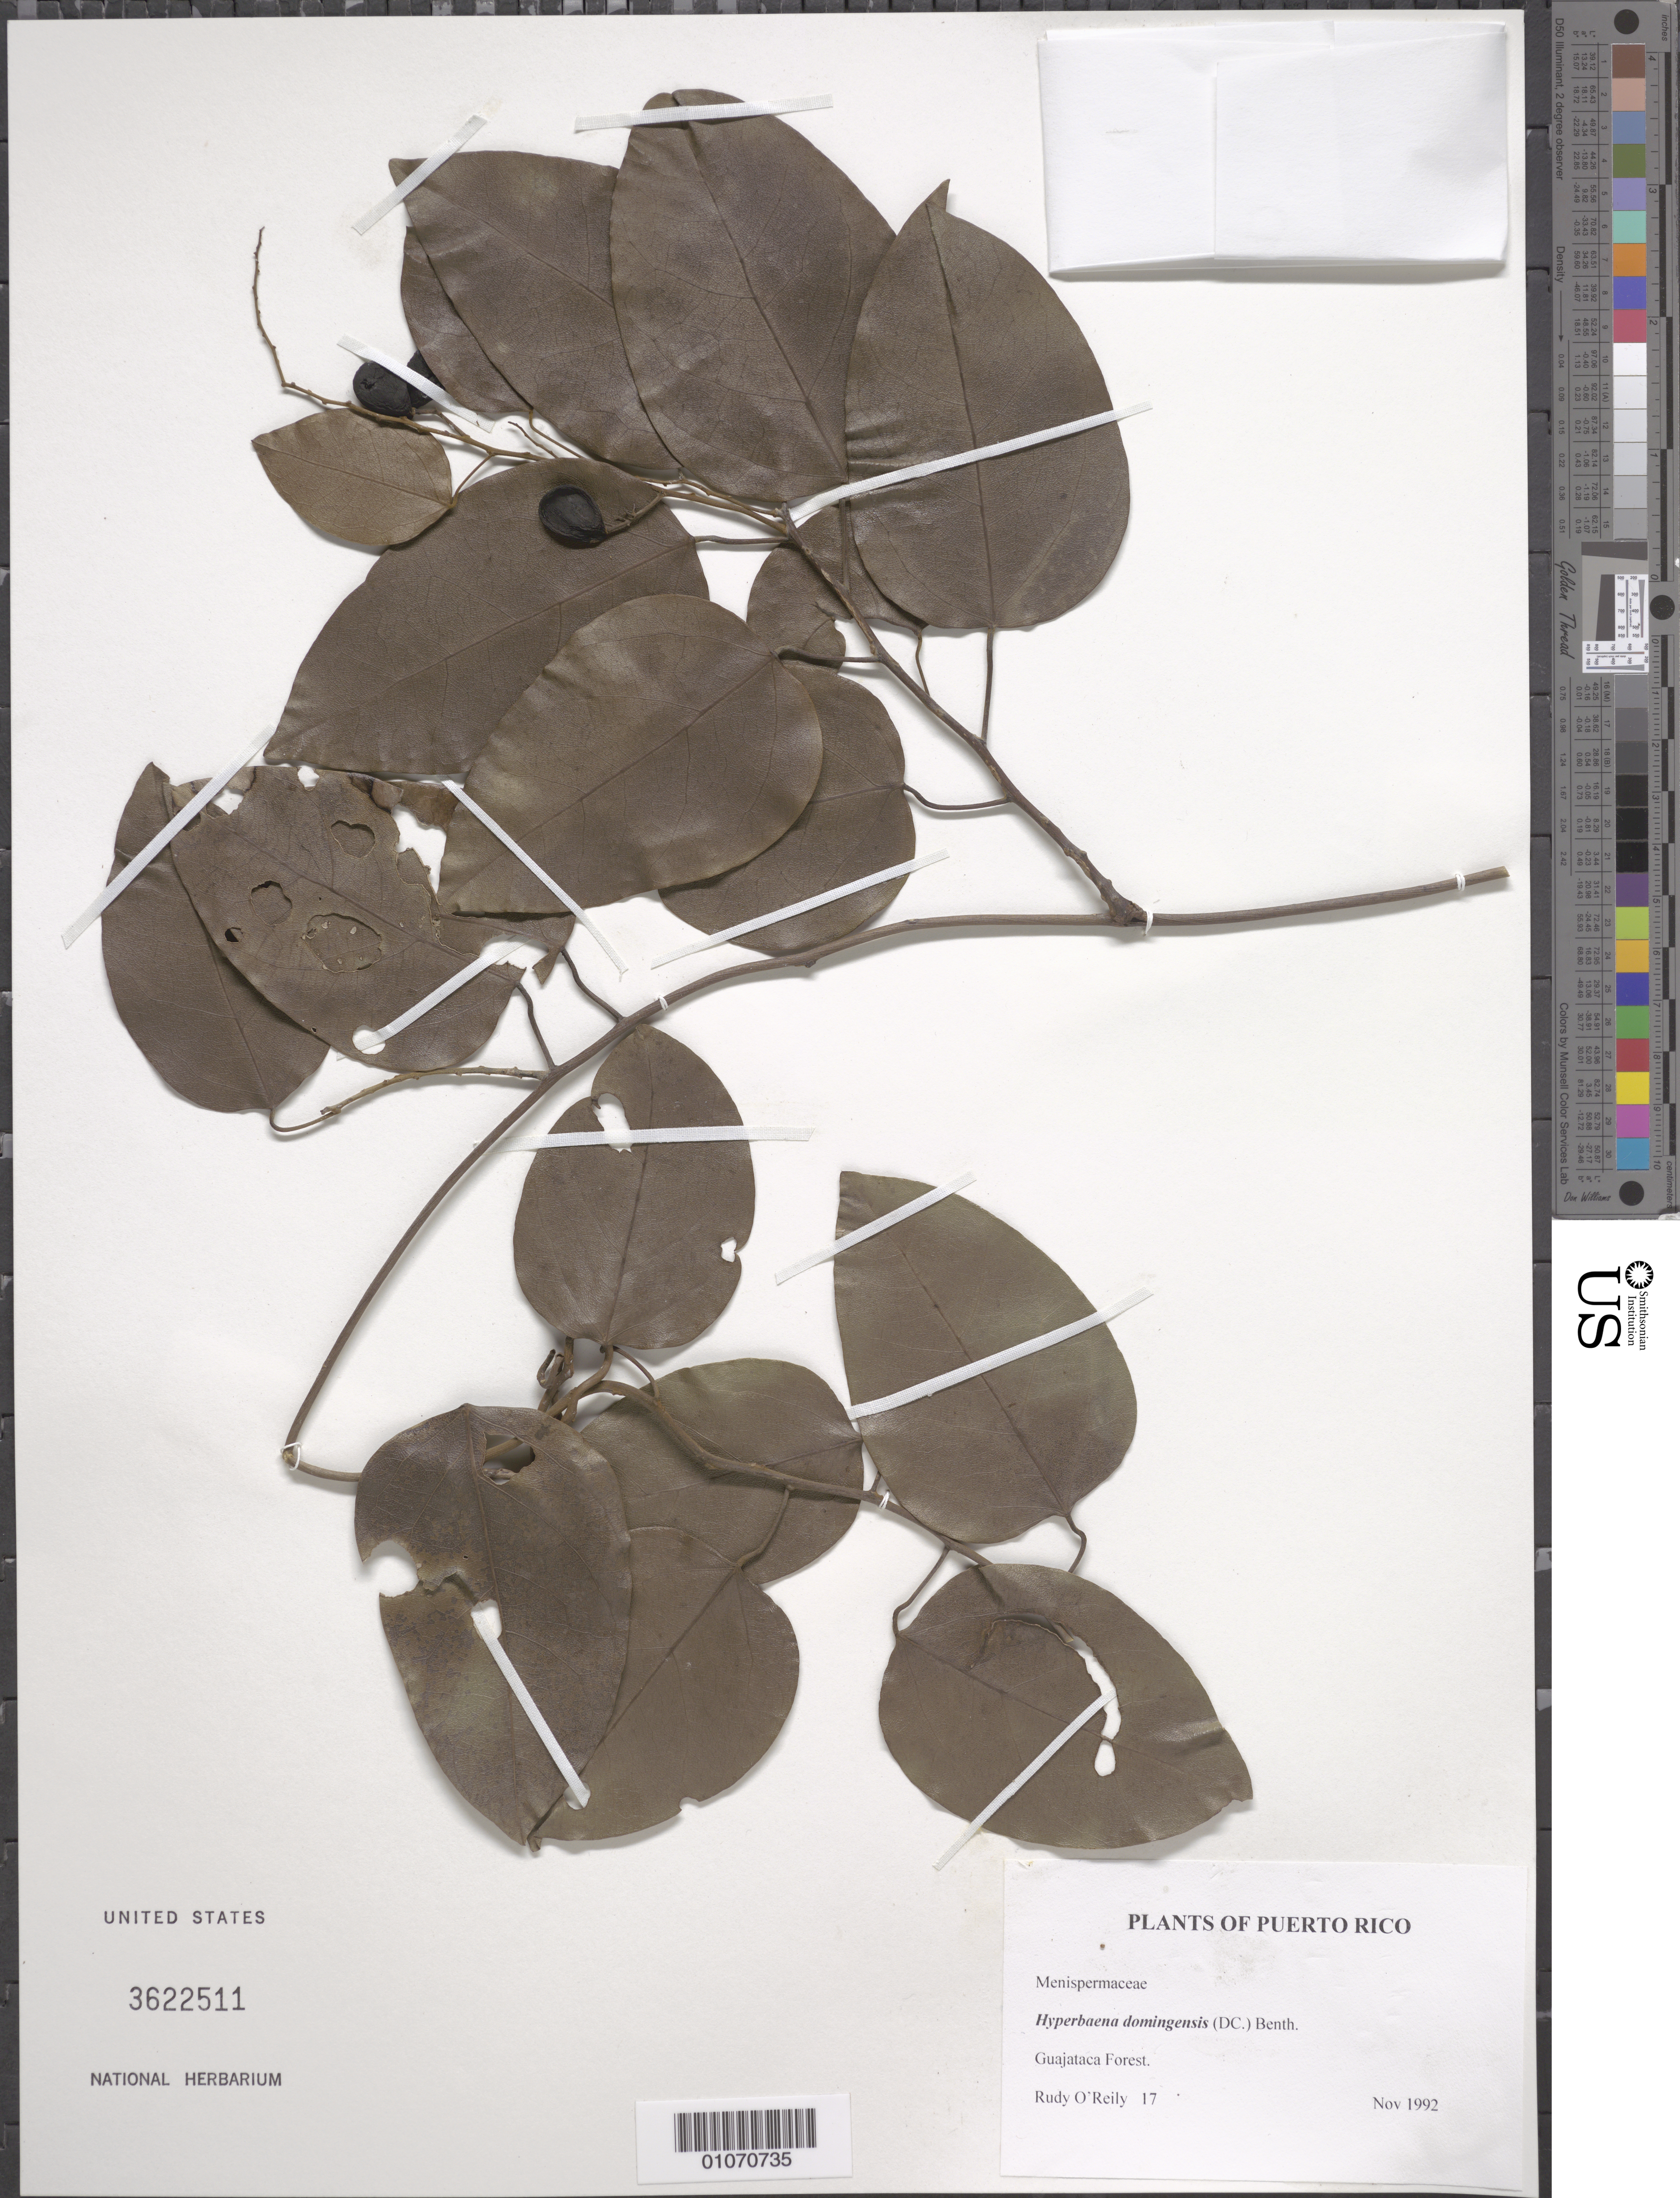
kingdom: Plantae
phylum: Tracheophyta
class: Magnoliopsida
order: Ranunculales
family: Menispermaceae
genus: Hyperbaena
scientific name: Hyperbaena domingensis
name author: (DC.) Benth.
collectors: R. O'Reilly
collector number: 17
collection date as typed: Nov 1992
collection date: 1992-11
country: Puerto Rico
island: Puerto Rico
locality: Guajataca Forest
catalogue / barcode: US 3622511